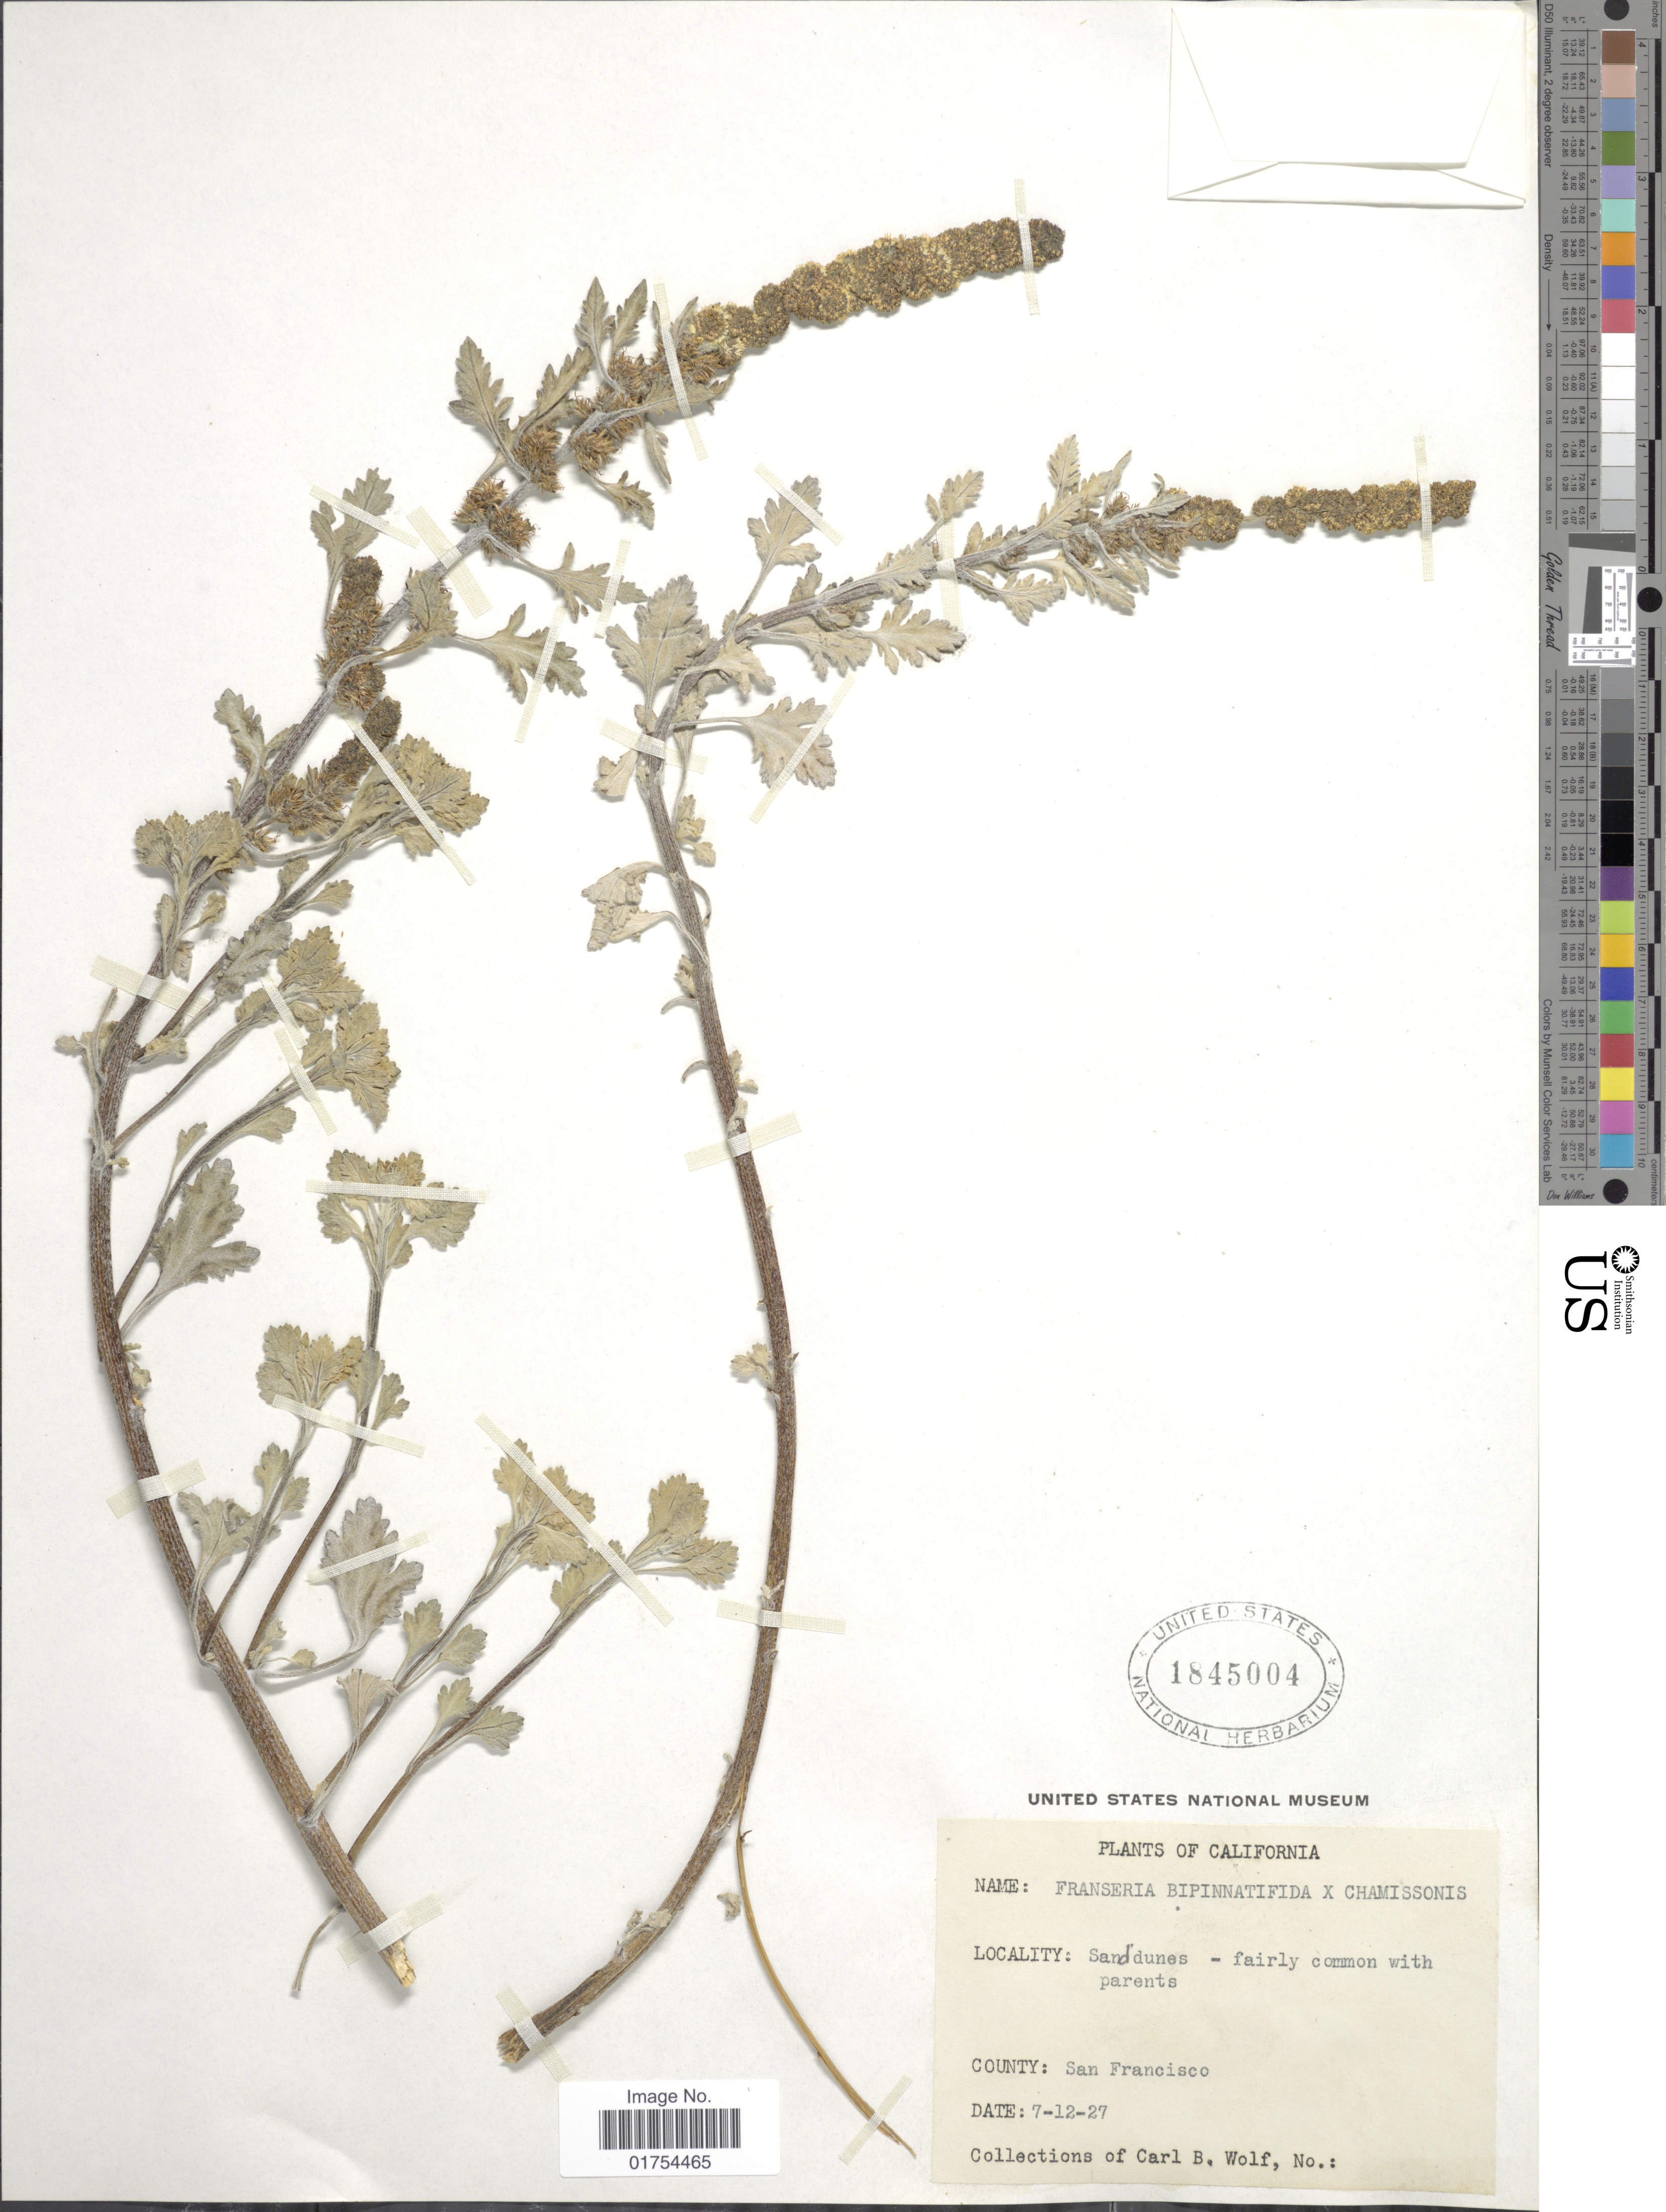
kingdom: Plantae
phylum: Tracheophyta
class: Magnoliopsida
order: Asterales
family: Asteraceae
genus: Franseria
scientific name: Franseria bipinnatifida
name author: (A. Gray) A. Gray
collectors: C. B. Wolf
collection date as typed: Transcribed d/m/y: 12/7/27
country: United States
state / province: California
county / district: San Francisco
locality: County San Francisco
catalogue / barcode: US 1845004